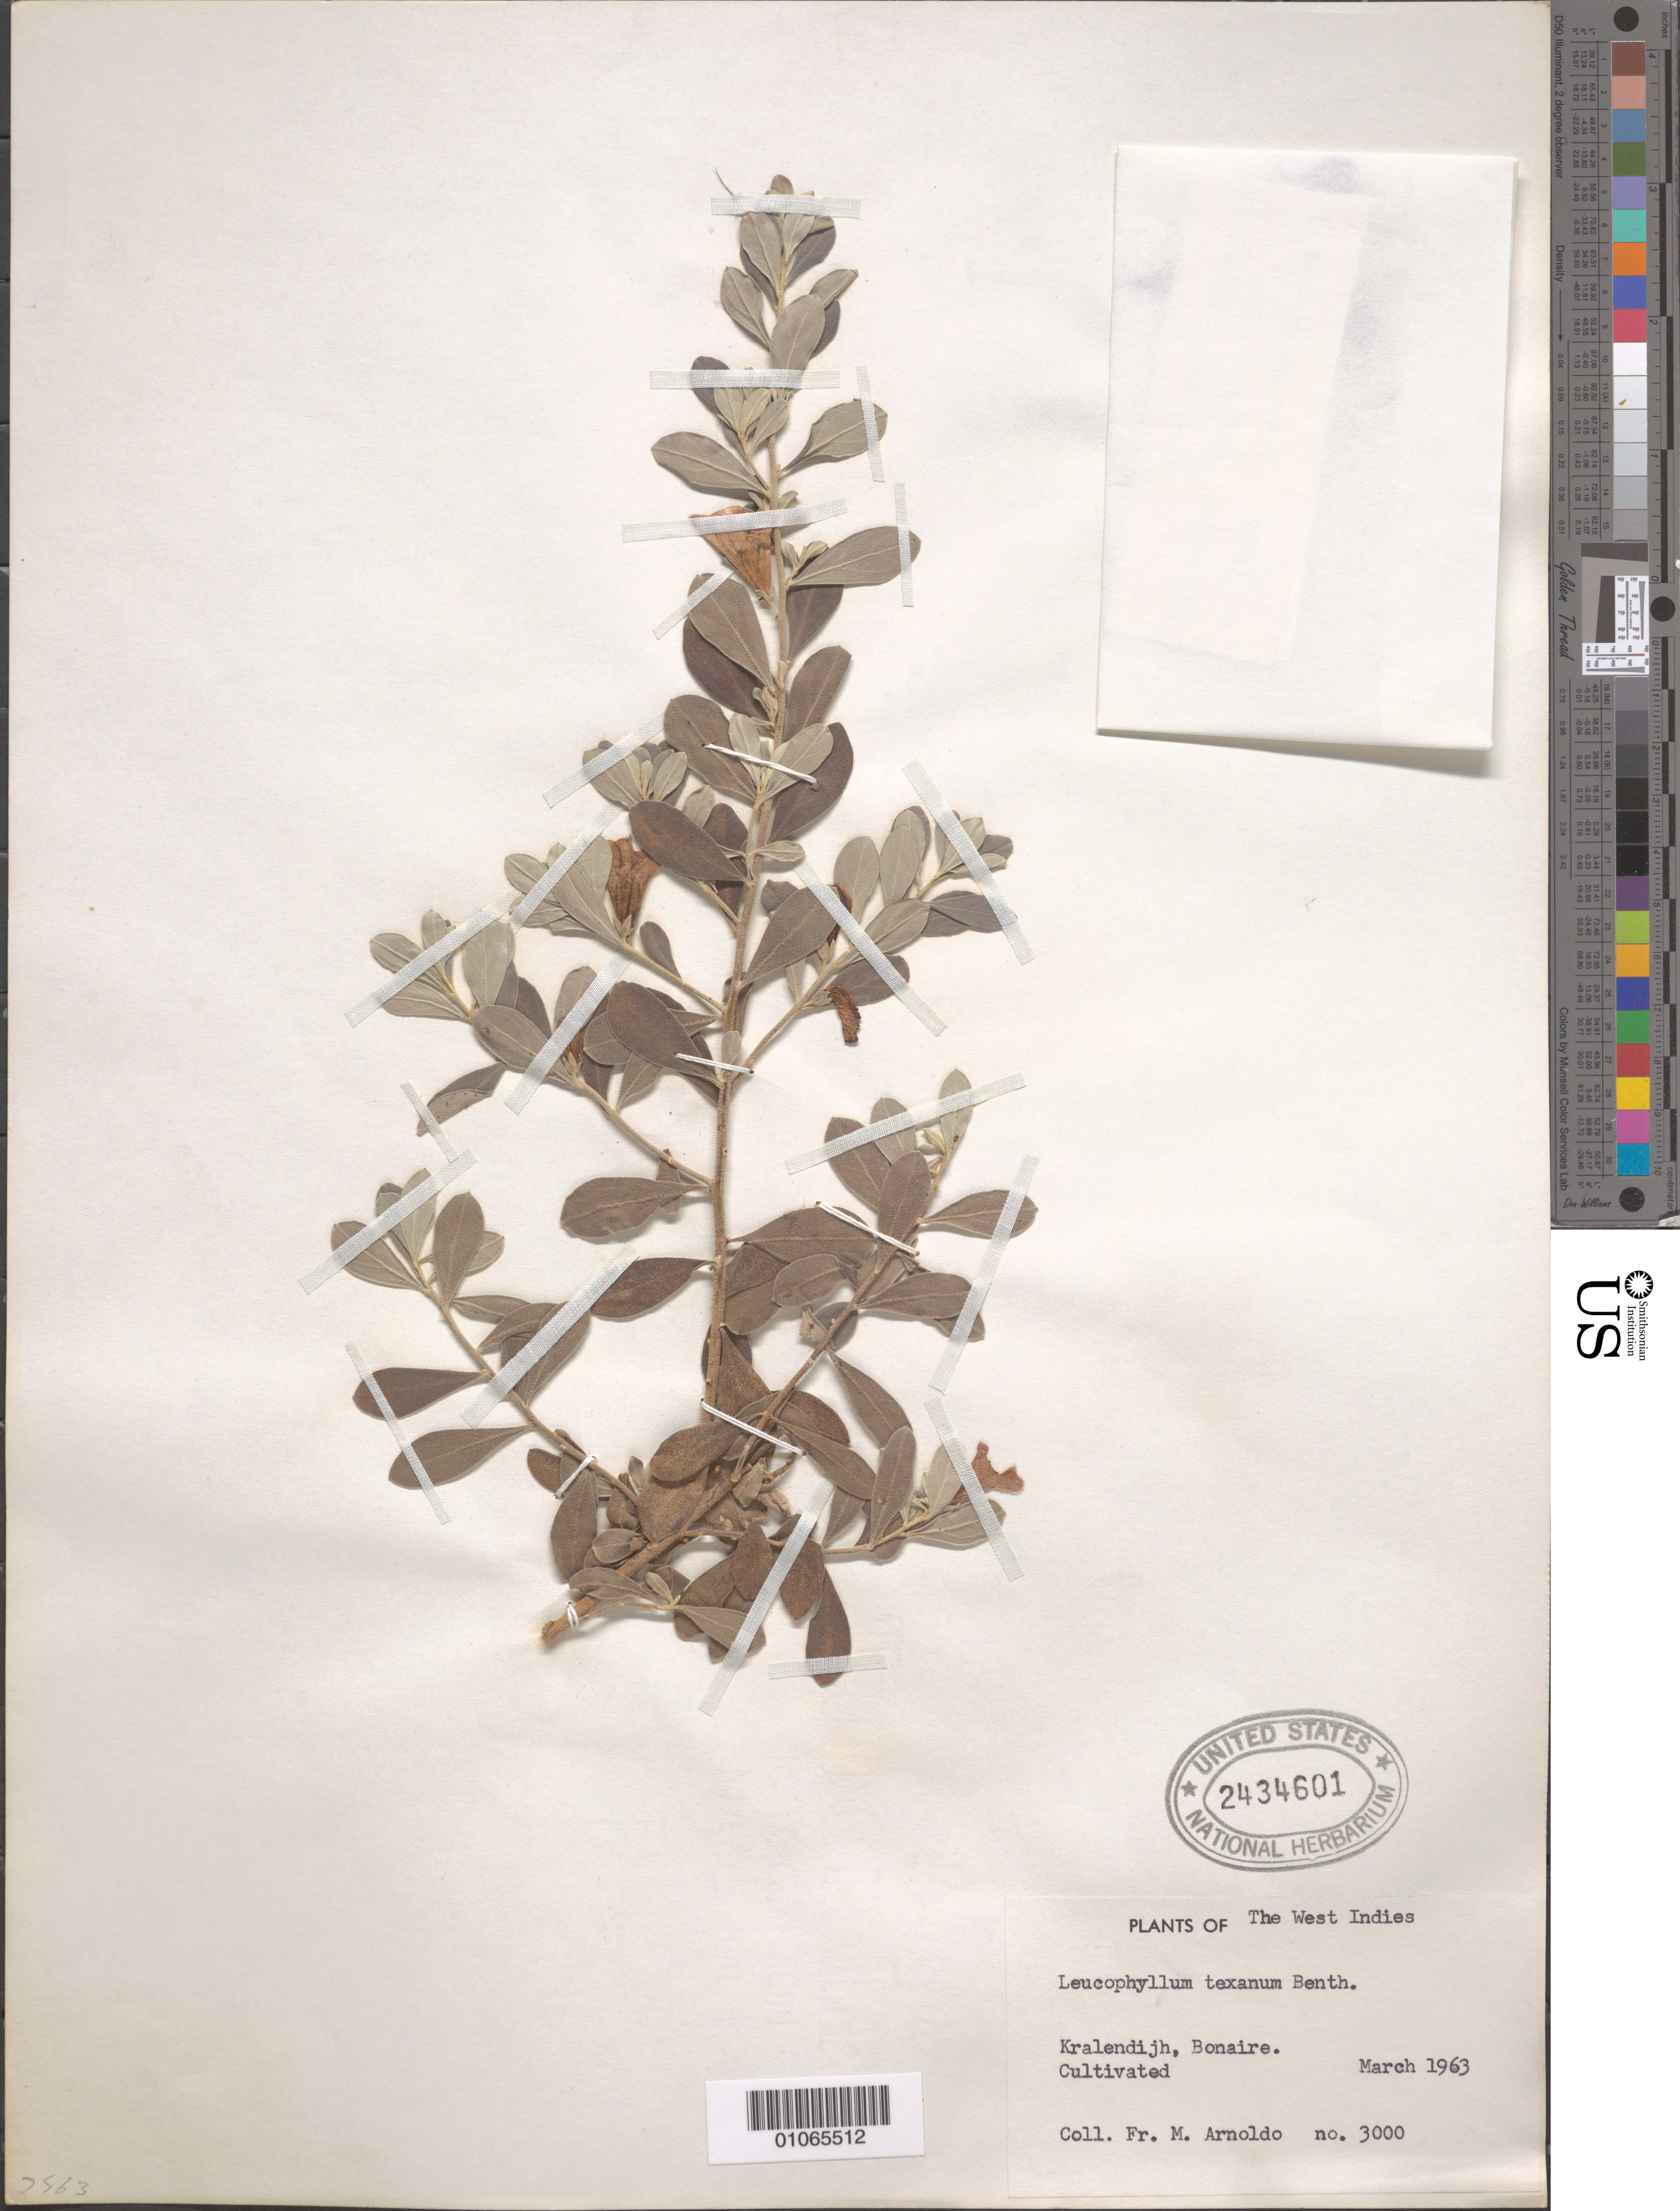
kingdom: Plantae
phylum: Tracheophyta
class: Magnoliopsida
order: Lamiales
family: Scrophulariaceae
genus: Leucophyllum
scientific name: Leucophyllum frutescens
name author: (Berland.) I.M. Johnst.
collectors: N. Arnoldo-Broeders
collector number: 3000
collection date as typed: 01 Mar 1963 to 31 Mar 1963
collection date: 1963-03-01/1963-03-31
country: Netherlands Antilles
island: Bonaire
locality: Kralendijh (Kralendijk), Bonaire.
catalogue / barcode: US 2434601